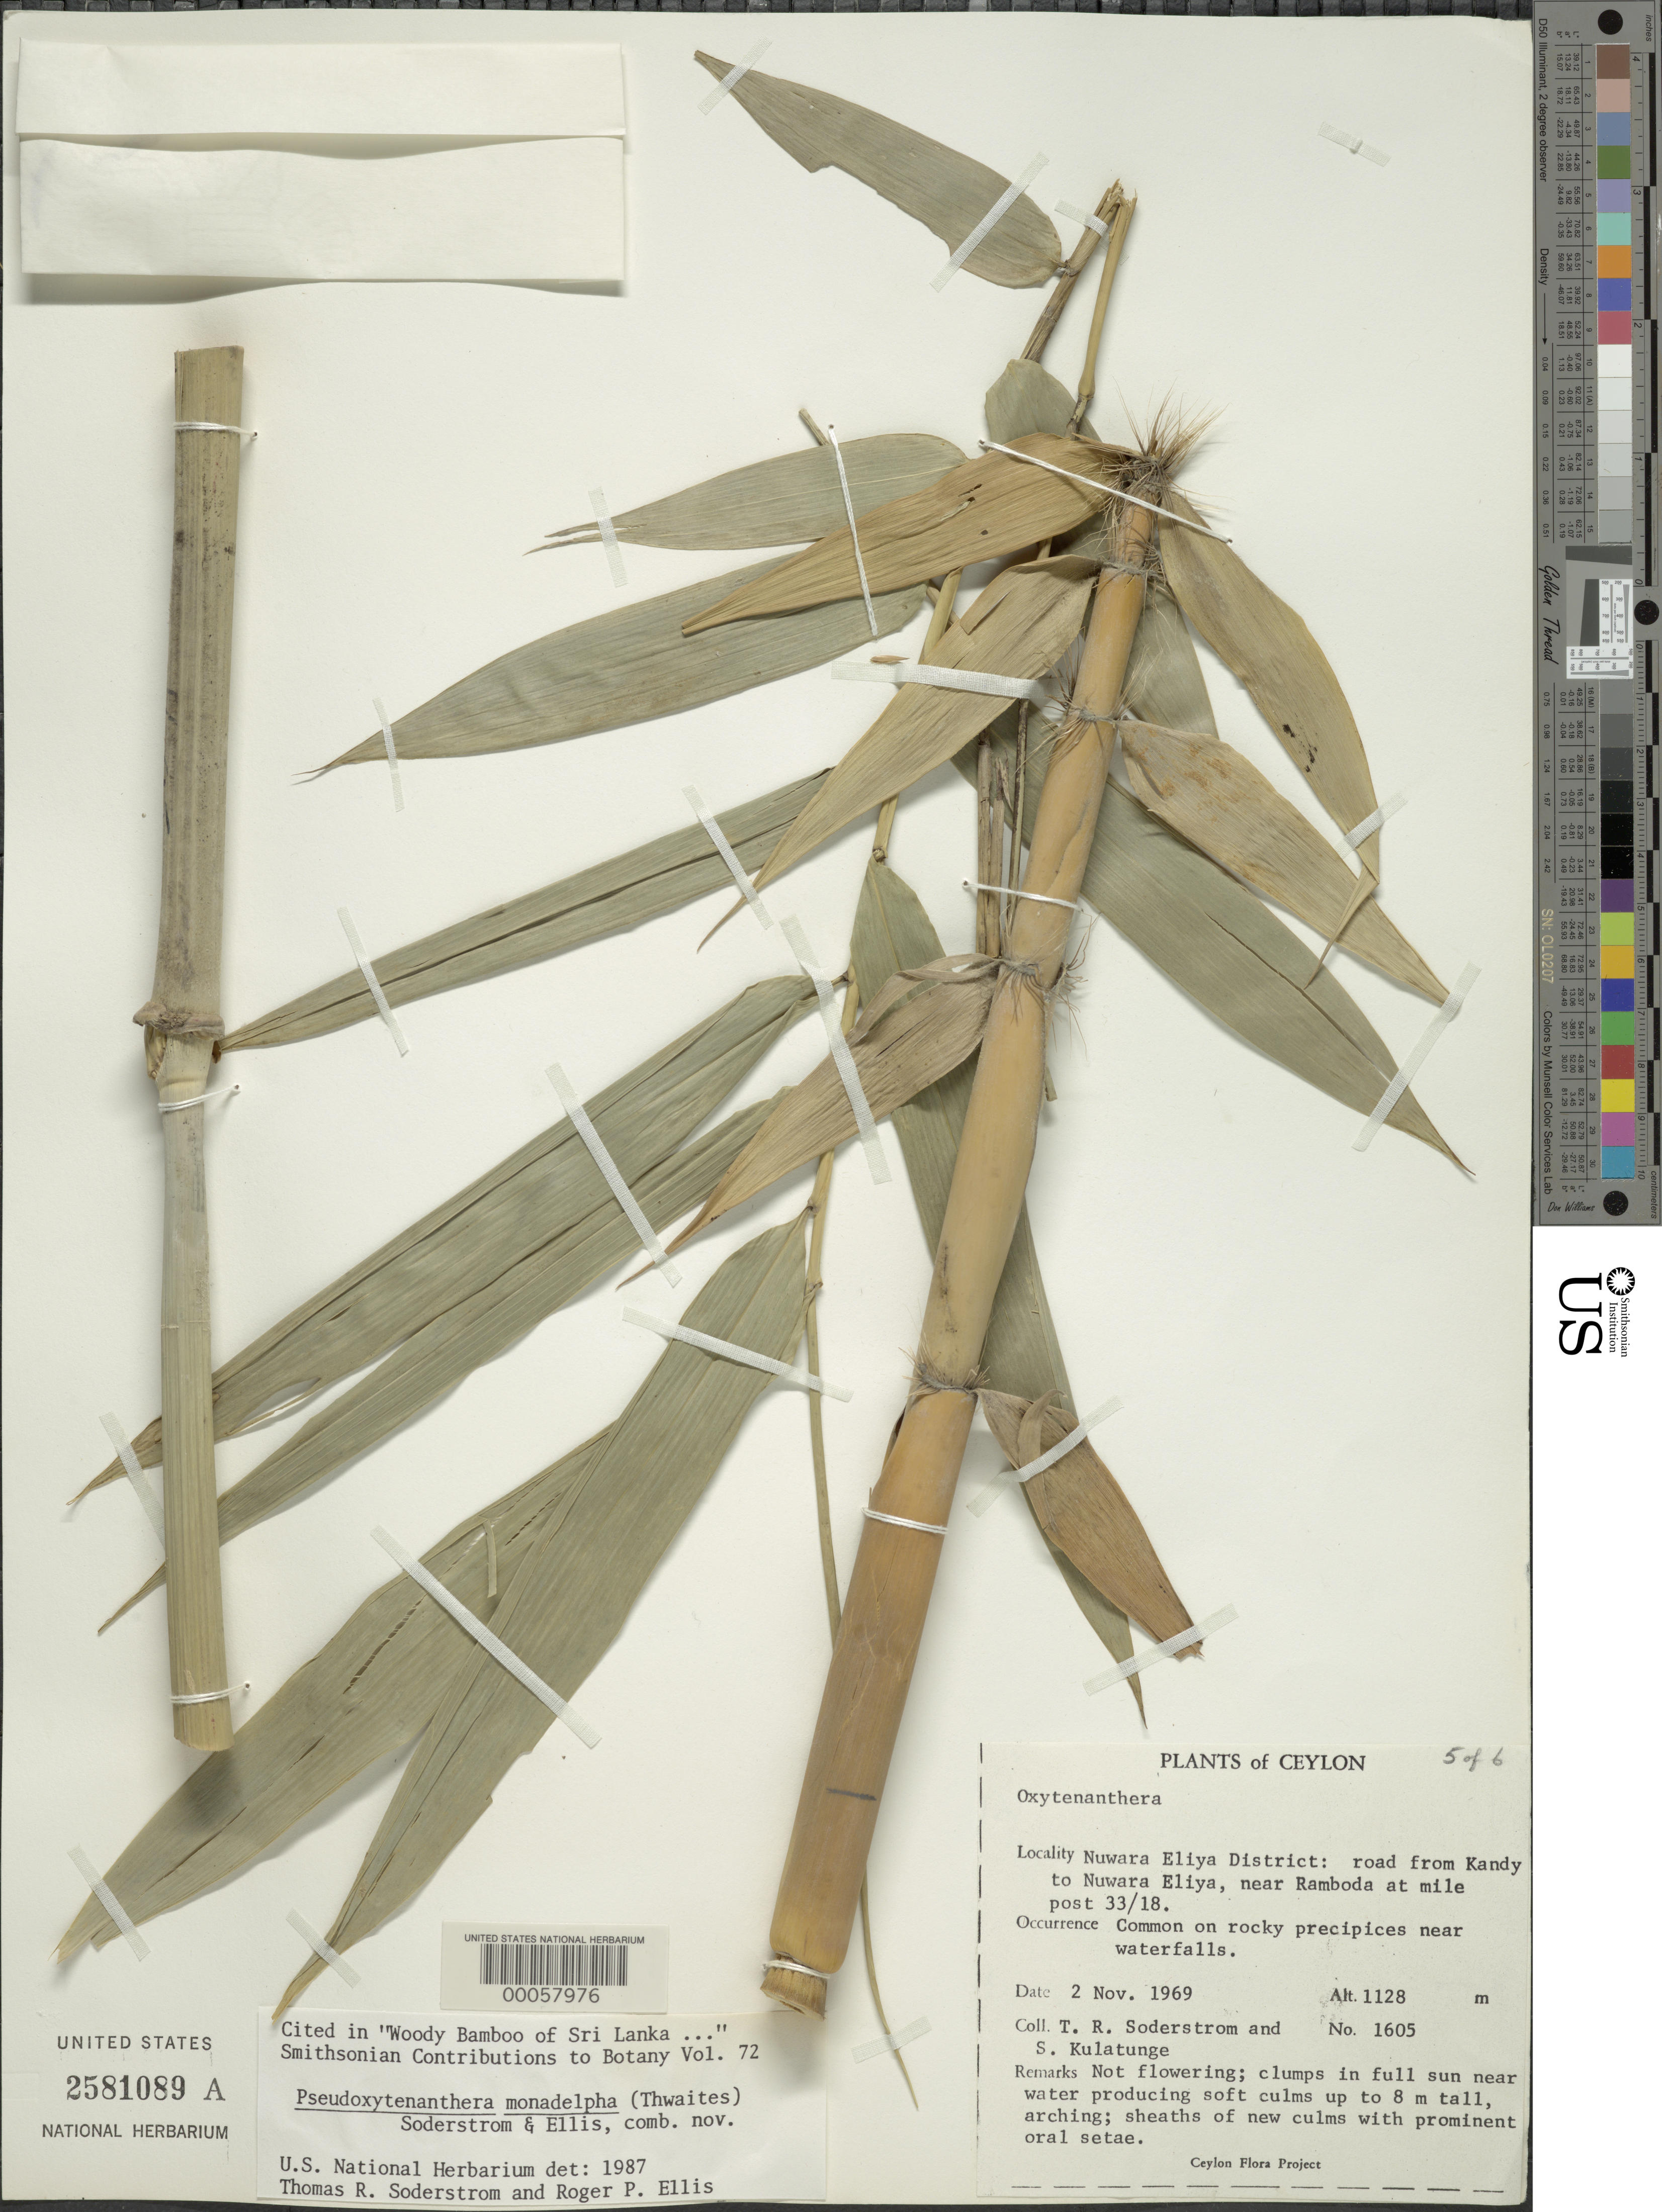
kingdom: Plantae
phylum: Tracheophyta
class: Liliopsida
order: Poales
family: Poaceae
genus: Pseudoxytenanthera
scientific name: Pseudoxytenanthera monadelpha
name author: (Thwaites) Soderstr. & J. Ellis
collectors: T. R. Soderstrom & S. Kulatunge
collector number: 1605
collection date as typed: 02 Nov 1969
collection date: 1969-11-02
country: Sri Lanka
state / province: Central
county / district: Nuwara Eliya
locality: Road from Kandy to Nuwara Eliya, near Ramboda at mile post 33/18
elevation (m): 1128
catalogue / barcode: US 2581089